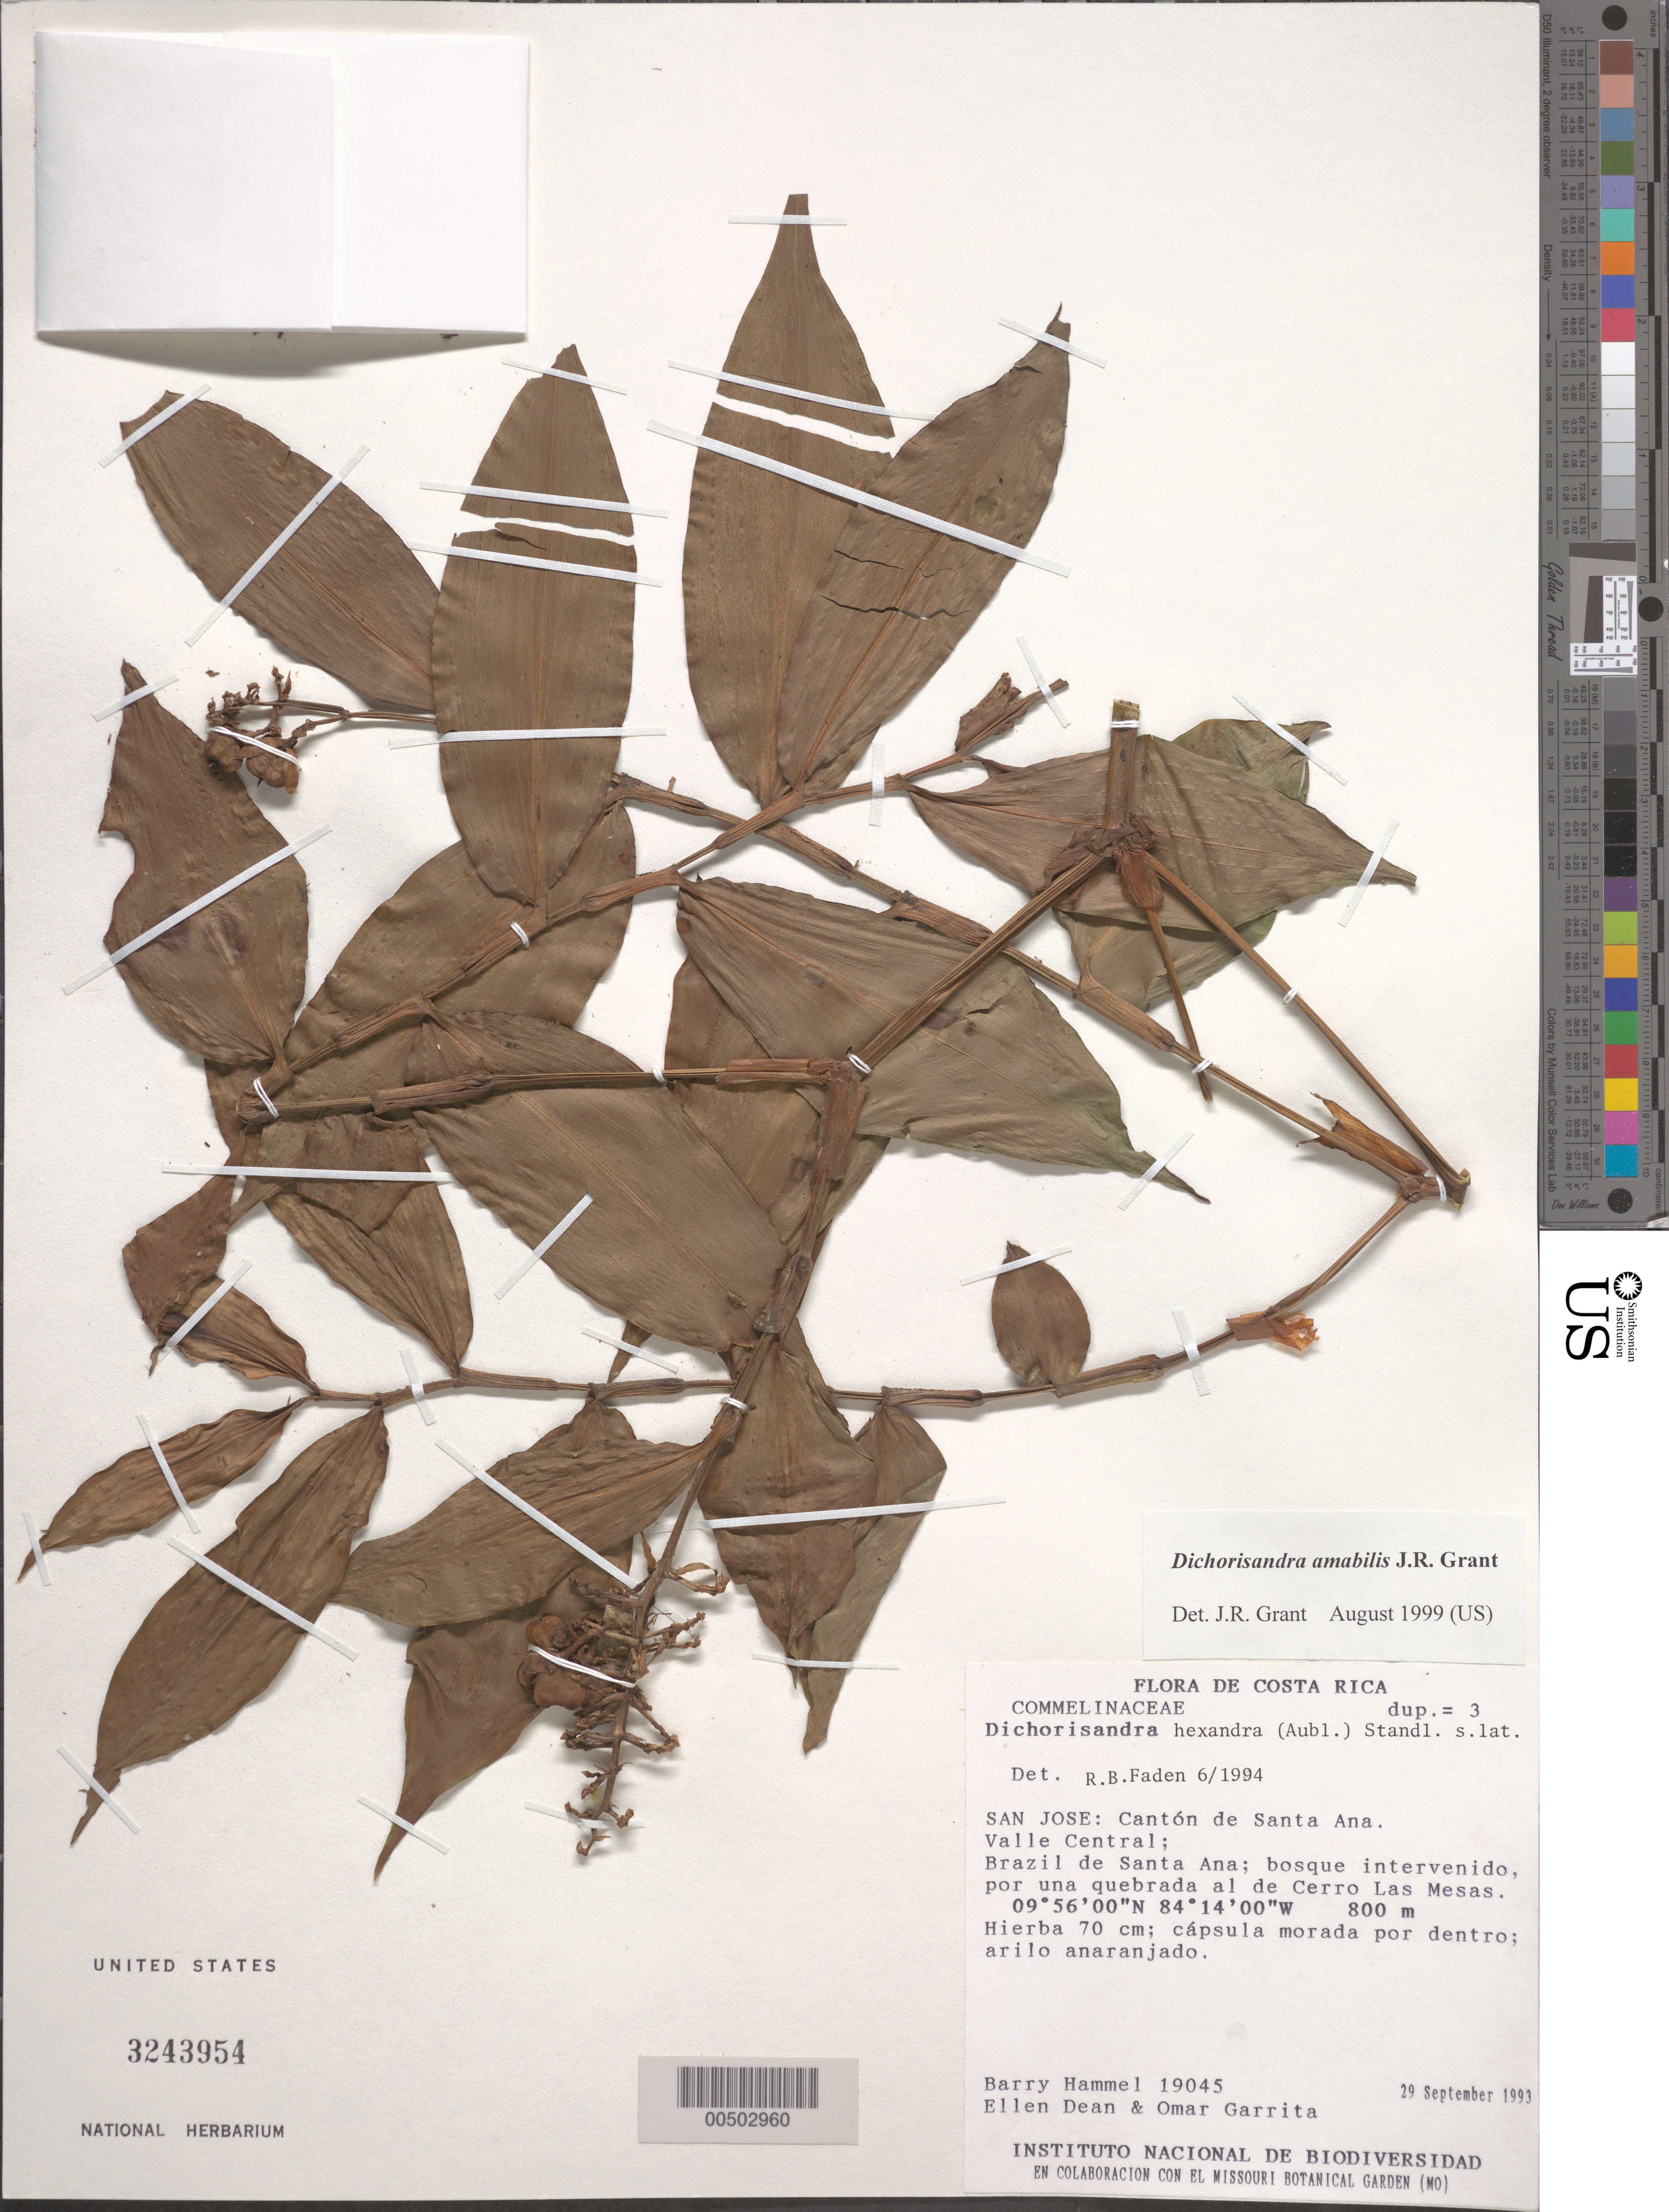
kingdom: Plantae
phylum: Tracheophyta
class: Liliopsida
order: Commelinales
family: Commelinaceae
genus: Dichorisandra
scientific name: Dichorisandra hexandra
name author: (Aubl.) Standl.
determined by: Faden, Robert B., (US), Smithsonian Institution - National Museum of Natural History (UNITED STATES)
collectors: B. Hammel, O. Garrita & E. A. Dean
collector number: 19045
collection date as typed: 29 Sep 1993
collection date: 1993-09-29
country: Costa Rica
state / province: San José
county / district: Santa Ana ?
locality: Canton de santa (?)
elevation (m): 800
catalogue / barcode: US 3243954